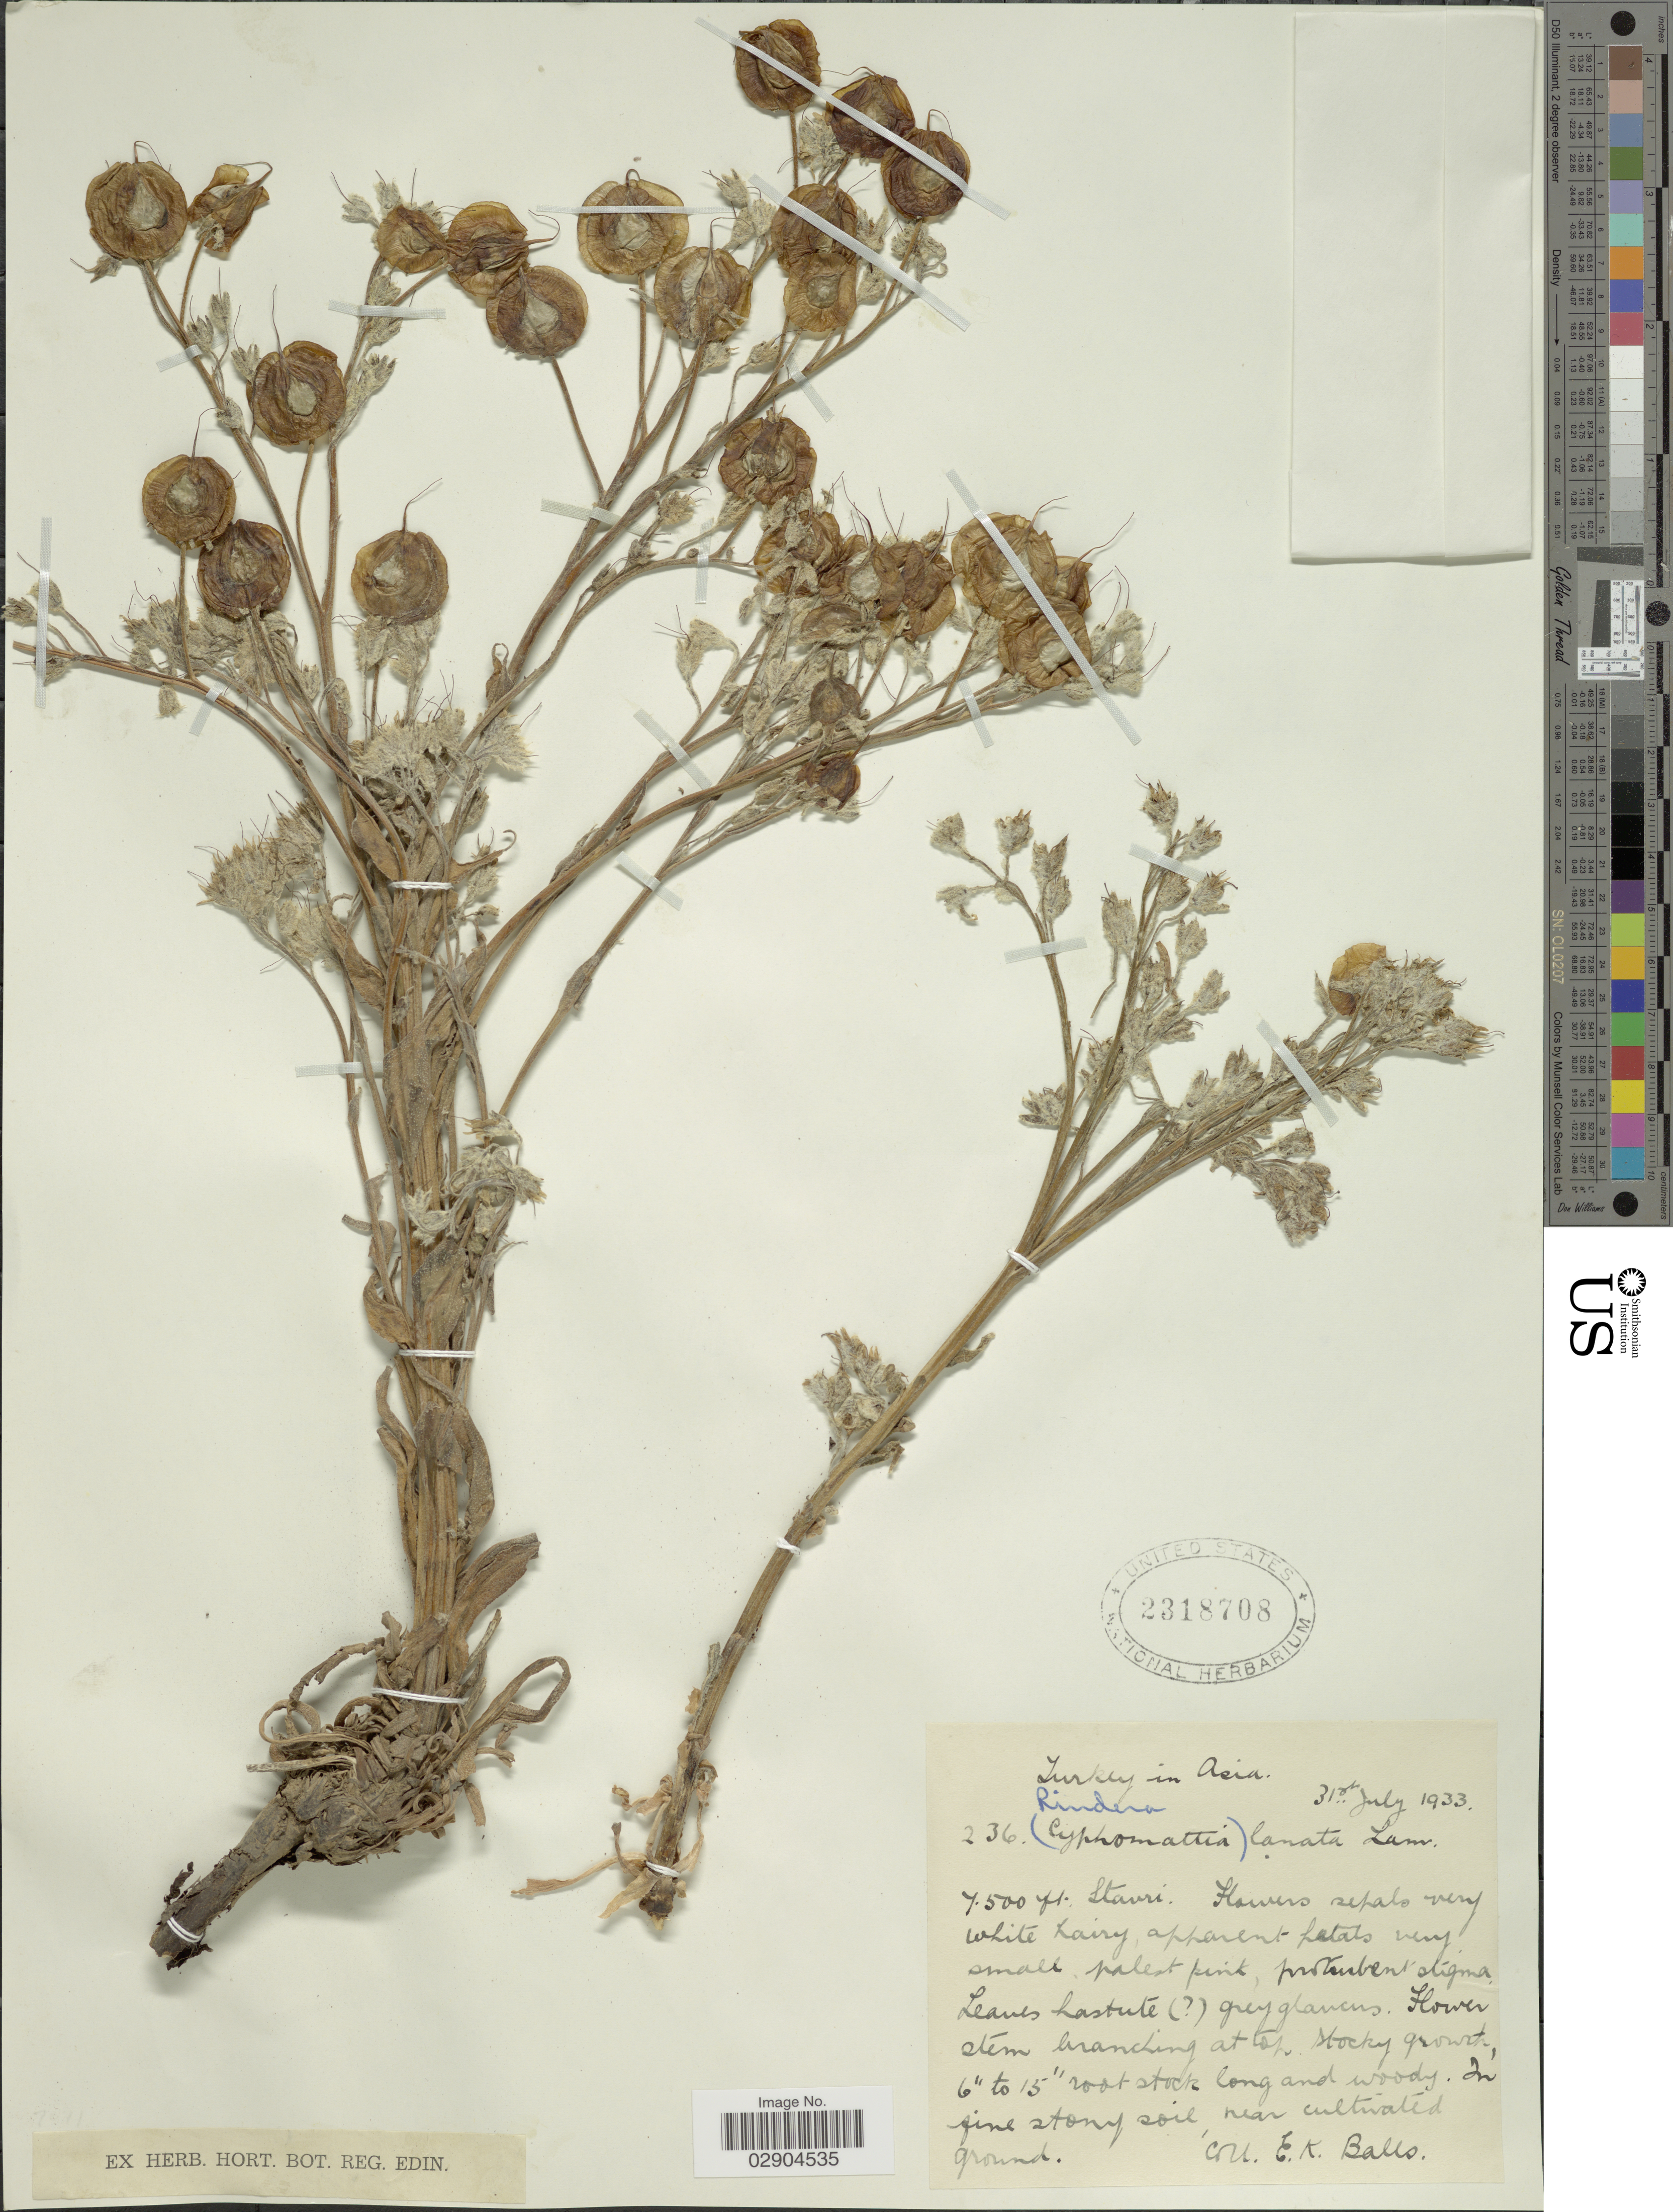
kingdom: Plantae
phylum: Tracheophyta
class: Magnoliopsida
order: Boraginales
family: Boraginaceae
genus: Rindera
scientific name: Rindera lanata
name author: Bunge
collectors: E. K. Balls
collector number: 236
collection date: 1933-07-31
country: Turkey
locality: Turkey in Asia. Stavri.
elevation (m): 2286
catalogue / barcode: US 2318708